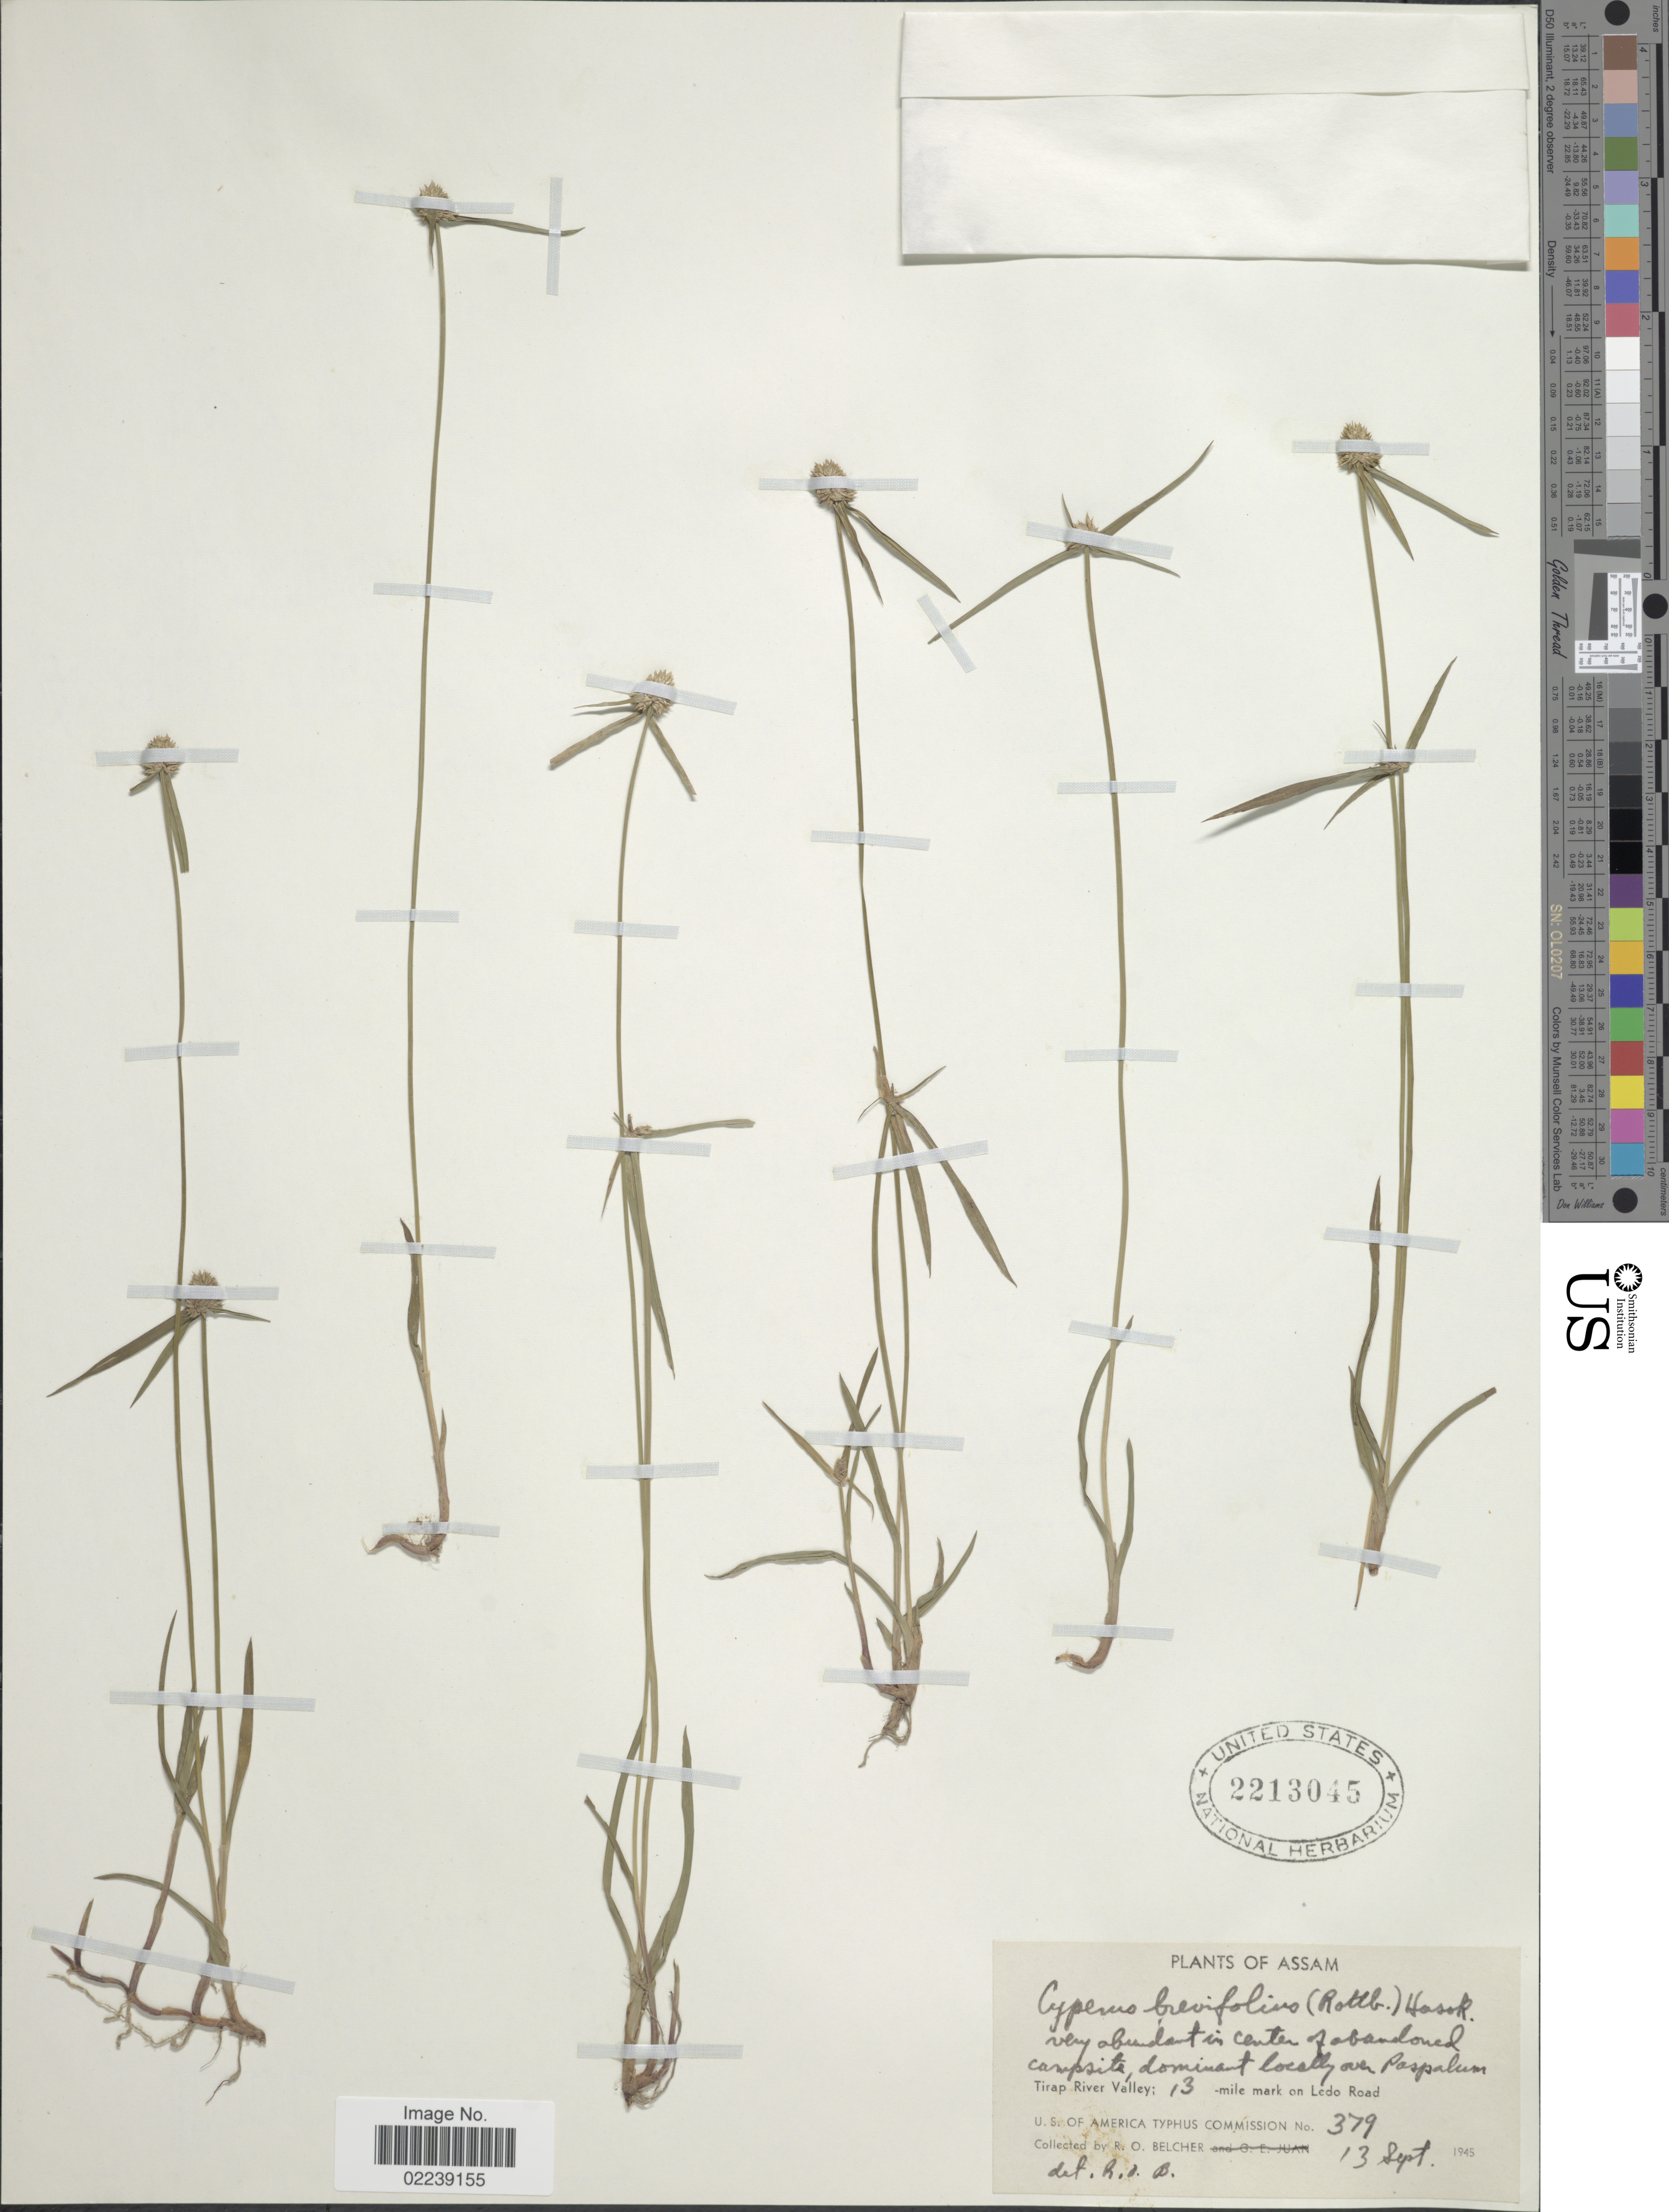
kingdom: Plantae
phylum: Tracheophyta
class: Liliopsida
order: Poales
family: Cyperaceae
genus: Cyperus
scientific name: Cyperus brevifolius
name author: (Rottb.) Hassk.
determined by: Strong, M. T., (US), Smithsonian Institution - National Museum of Natural History (UNITED STATES)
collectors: R. Belcher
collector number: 379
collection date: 1945-09-13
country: India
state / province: Assam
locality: Paspalum. Tirap River Valley; 13 mile mark on Ledo Road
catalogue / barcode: US 2213045